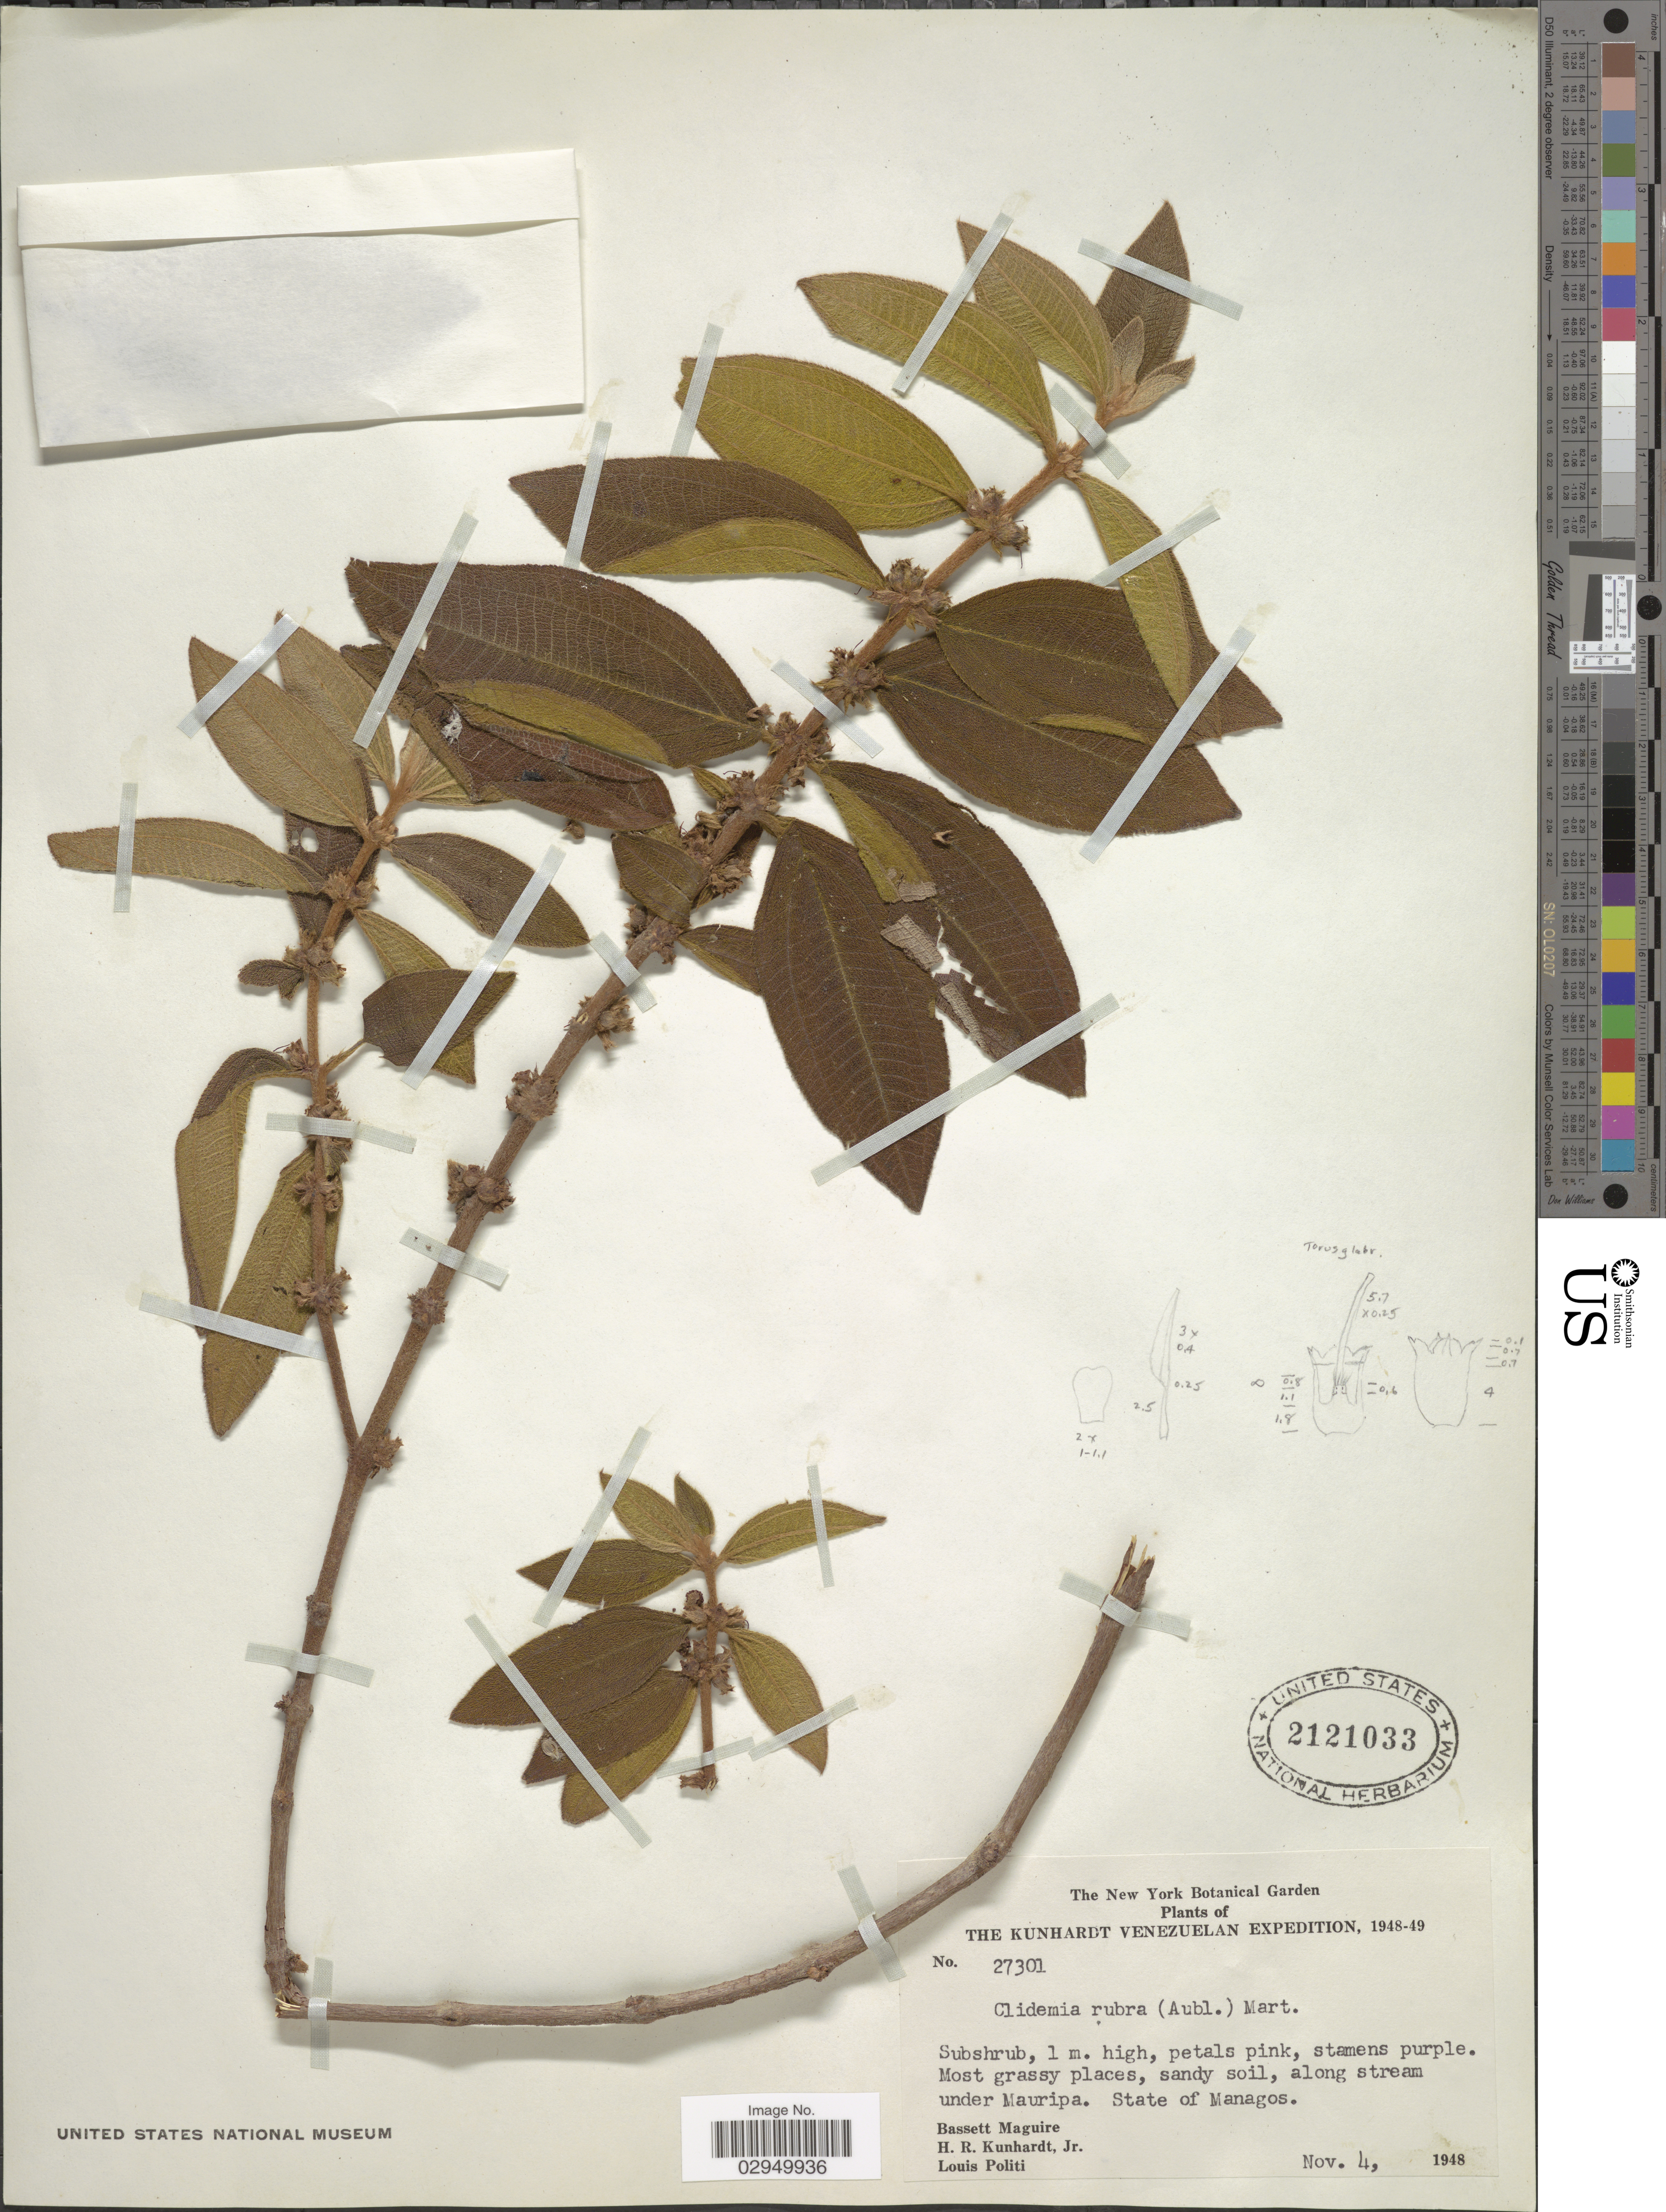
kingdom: Plantae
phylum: Tracheophyta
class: Magnoliopsida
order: Myrtales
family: Melastomataceae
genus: Clidemia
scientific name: Clidemia rubra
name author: (Aubl.) Mart.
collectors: B. Maguire, H. Kunhardt & L. Politi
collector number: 27301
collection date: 1948-11-04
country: Venezuela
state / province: Bolivar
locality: Along stream under Mauripa. State of Managos.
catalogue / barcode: US 2121033